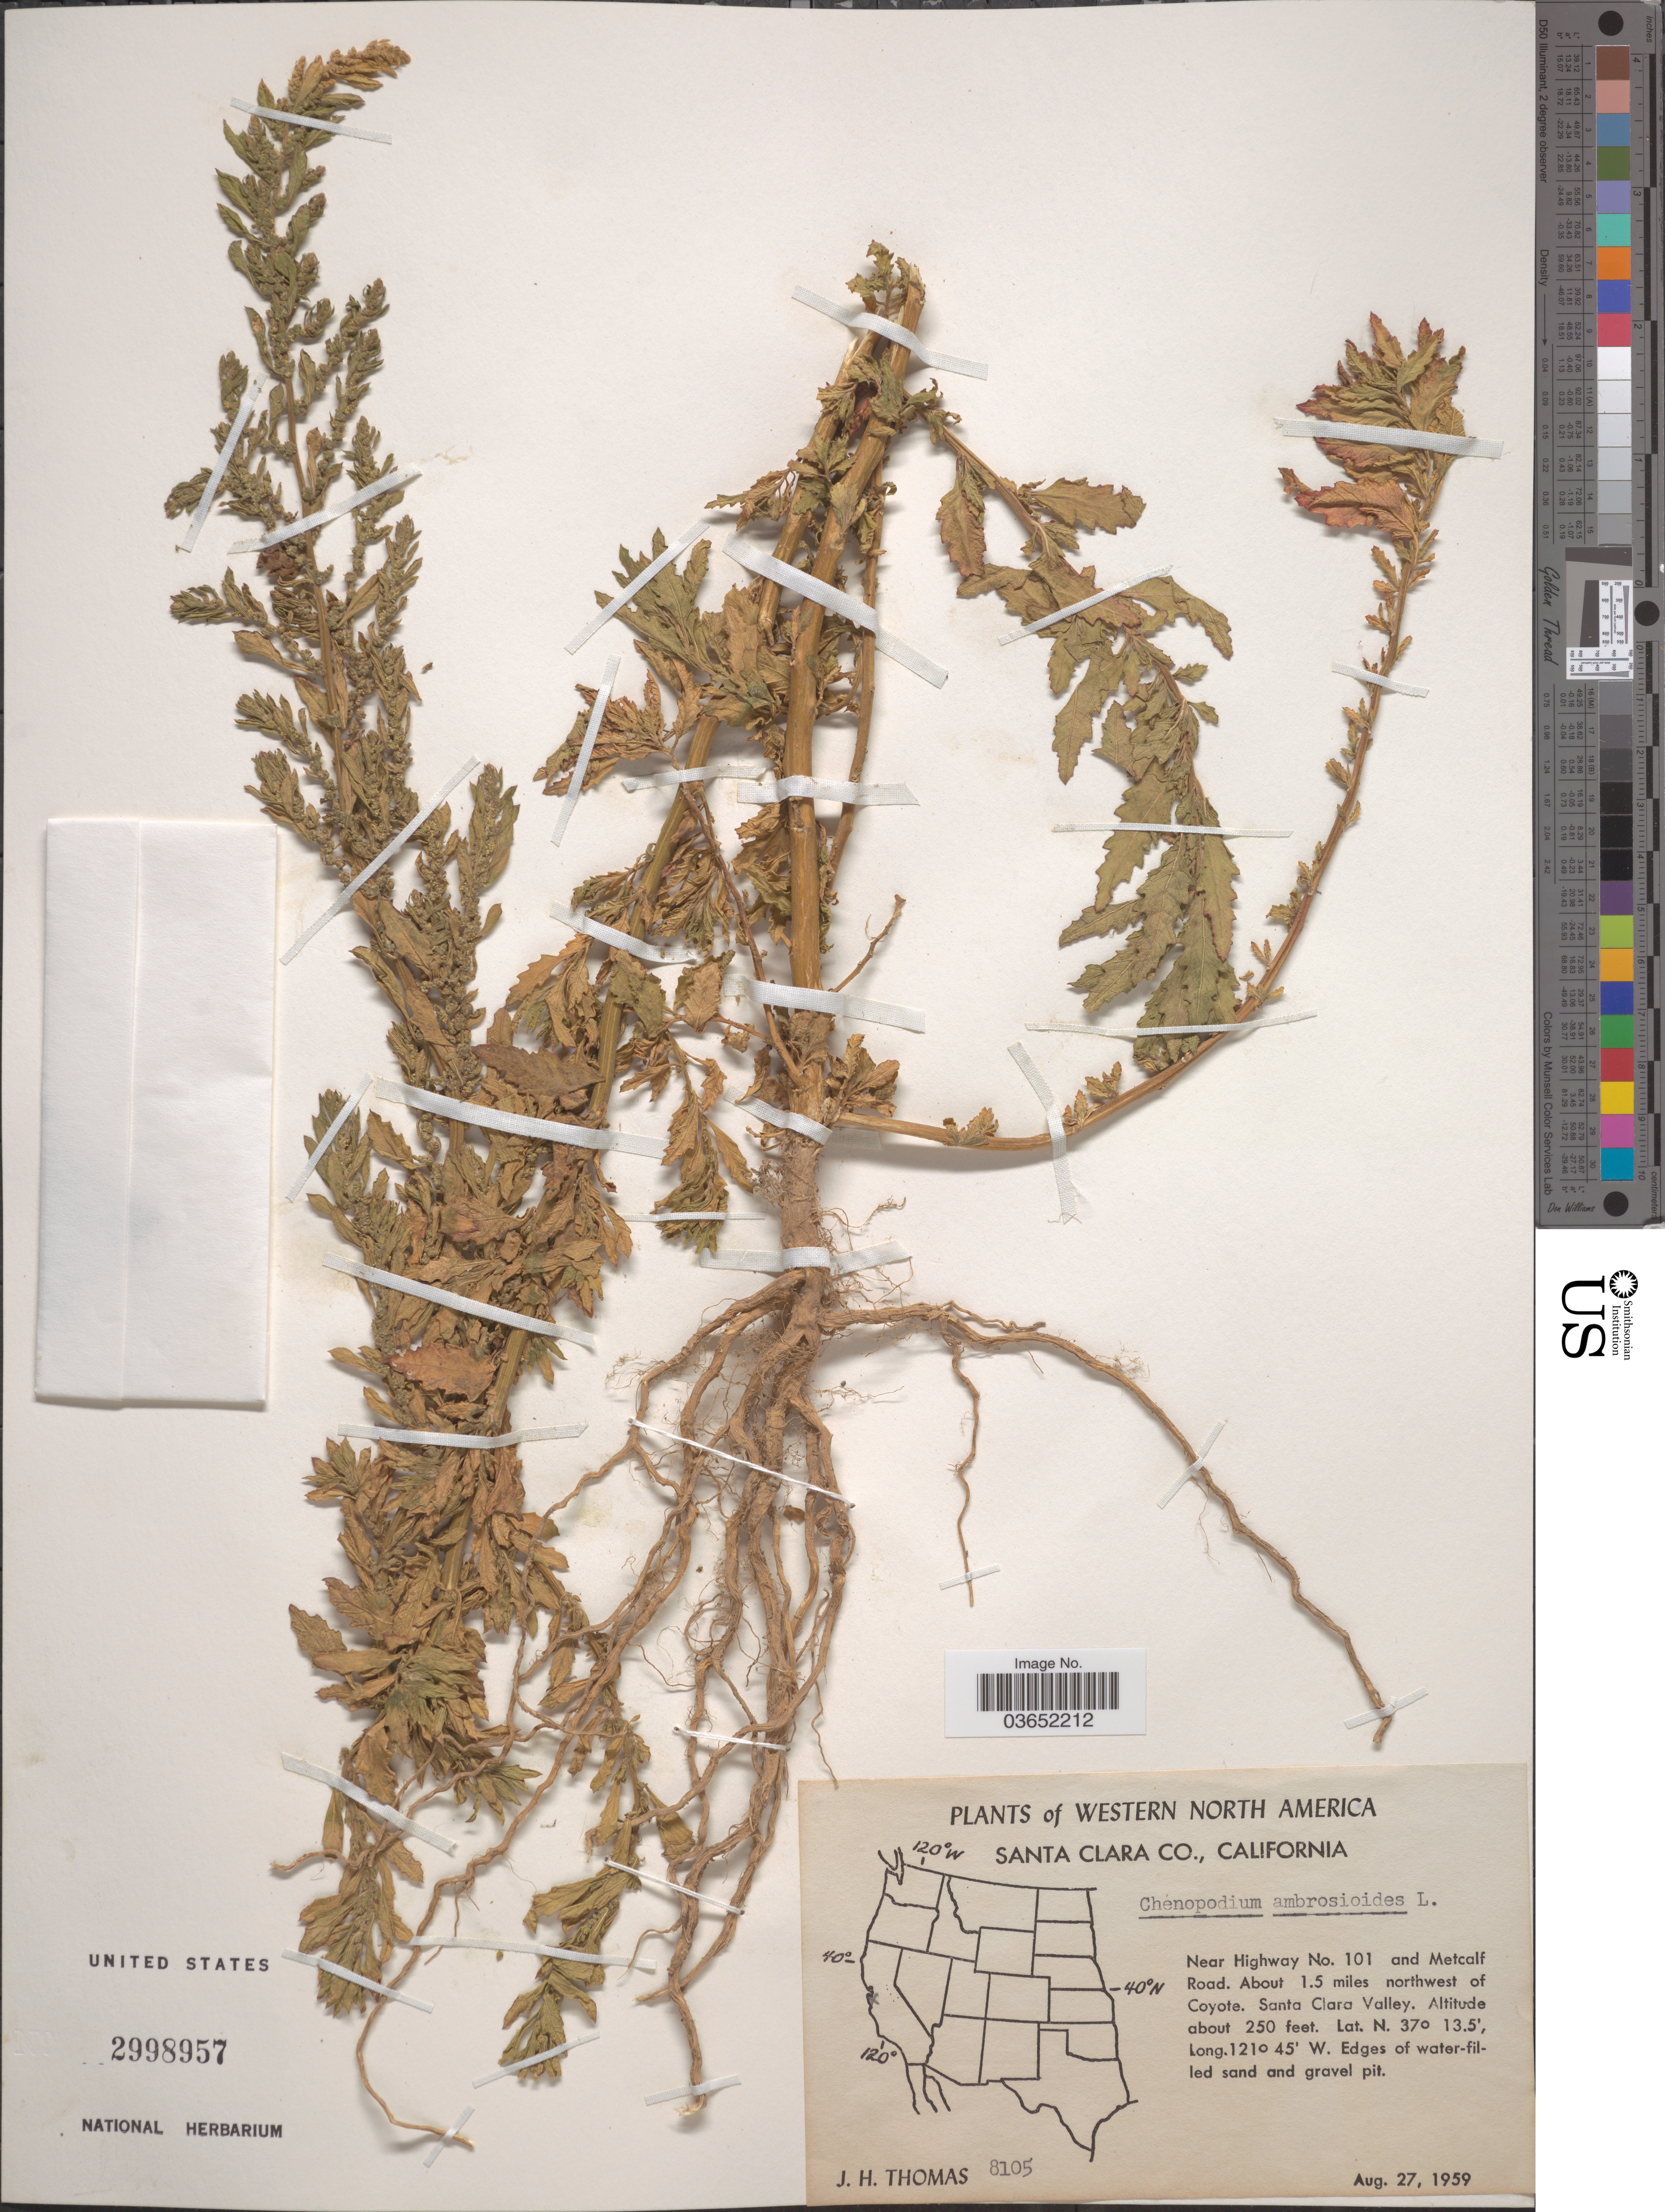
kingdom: Plantae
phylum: Tracheophyta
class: Magnoliopsida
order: Caryophyllales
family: Amaranthaceae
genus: Chenopodium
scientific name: Chenopodium ambrosioides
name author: L.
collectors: J. H. Thomas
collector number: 8105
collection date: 1959-08-27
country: United States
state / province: California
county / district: Santa Clara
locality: Western North America. Santa Clara Co. Near Highway No. 101 and Metcalf Road. About 1.5 miles northwest of Coyote. Santa Clara Valley.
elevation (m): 76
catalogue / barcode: US 2998957